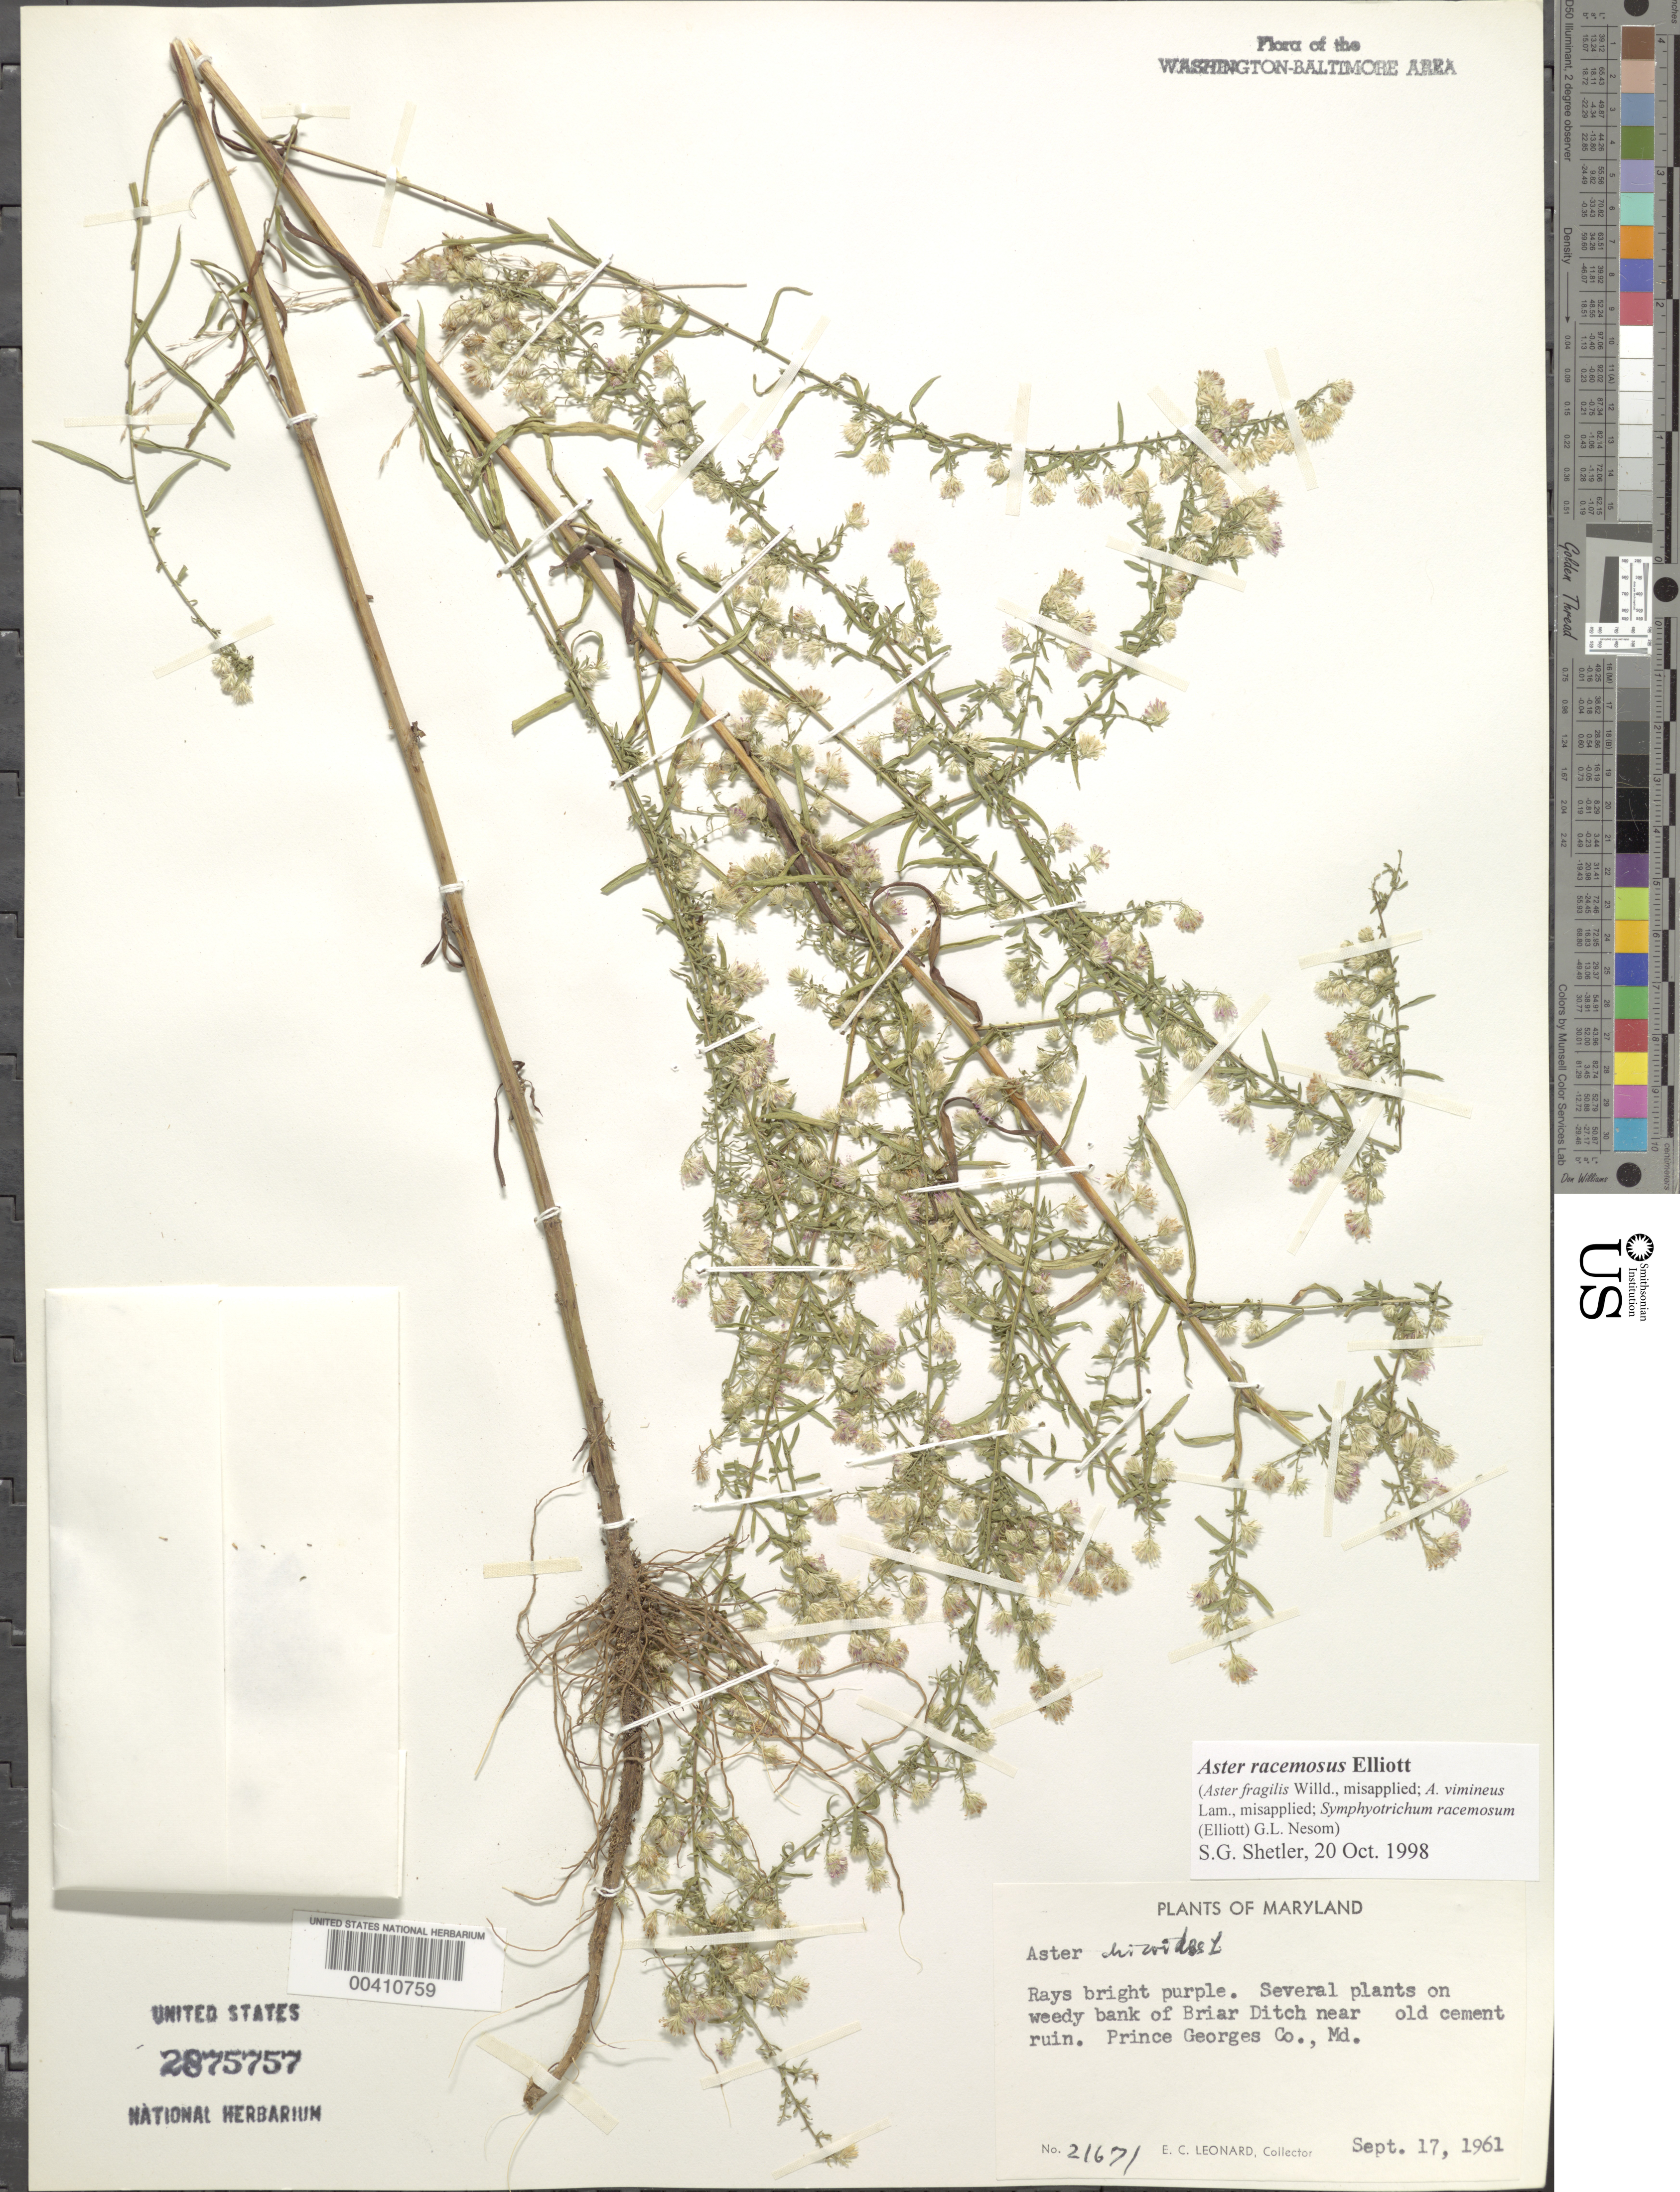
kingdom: Plantae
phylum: Tracheophyta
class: Magnoliopsida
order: Asterales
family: Asteraceae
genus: Symphyotrichum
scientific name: Symphyotrichum racemosum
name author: (Elliott) G.L. Nesom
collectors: E. C. Leonard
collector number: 21671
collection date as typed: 17 Sep 1961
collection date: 1961-09-17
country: United States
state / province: Maryland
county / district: Prince George's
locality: Briar Ditch, back of Riverdale Apartments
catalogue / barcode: US 2875757